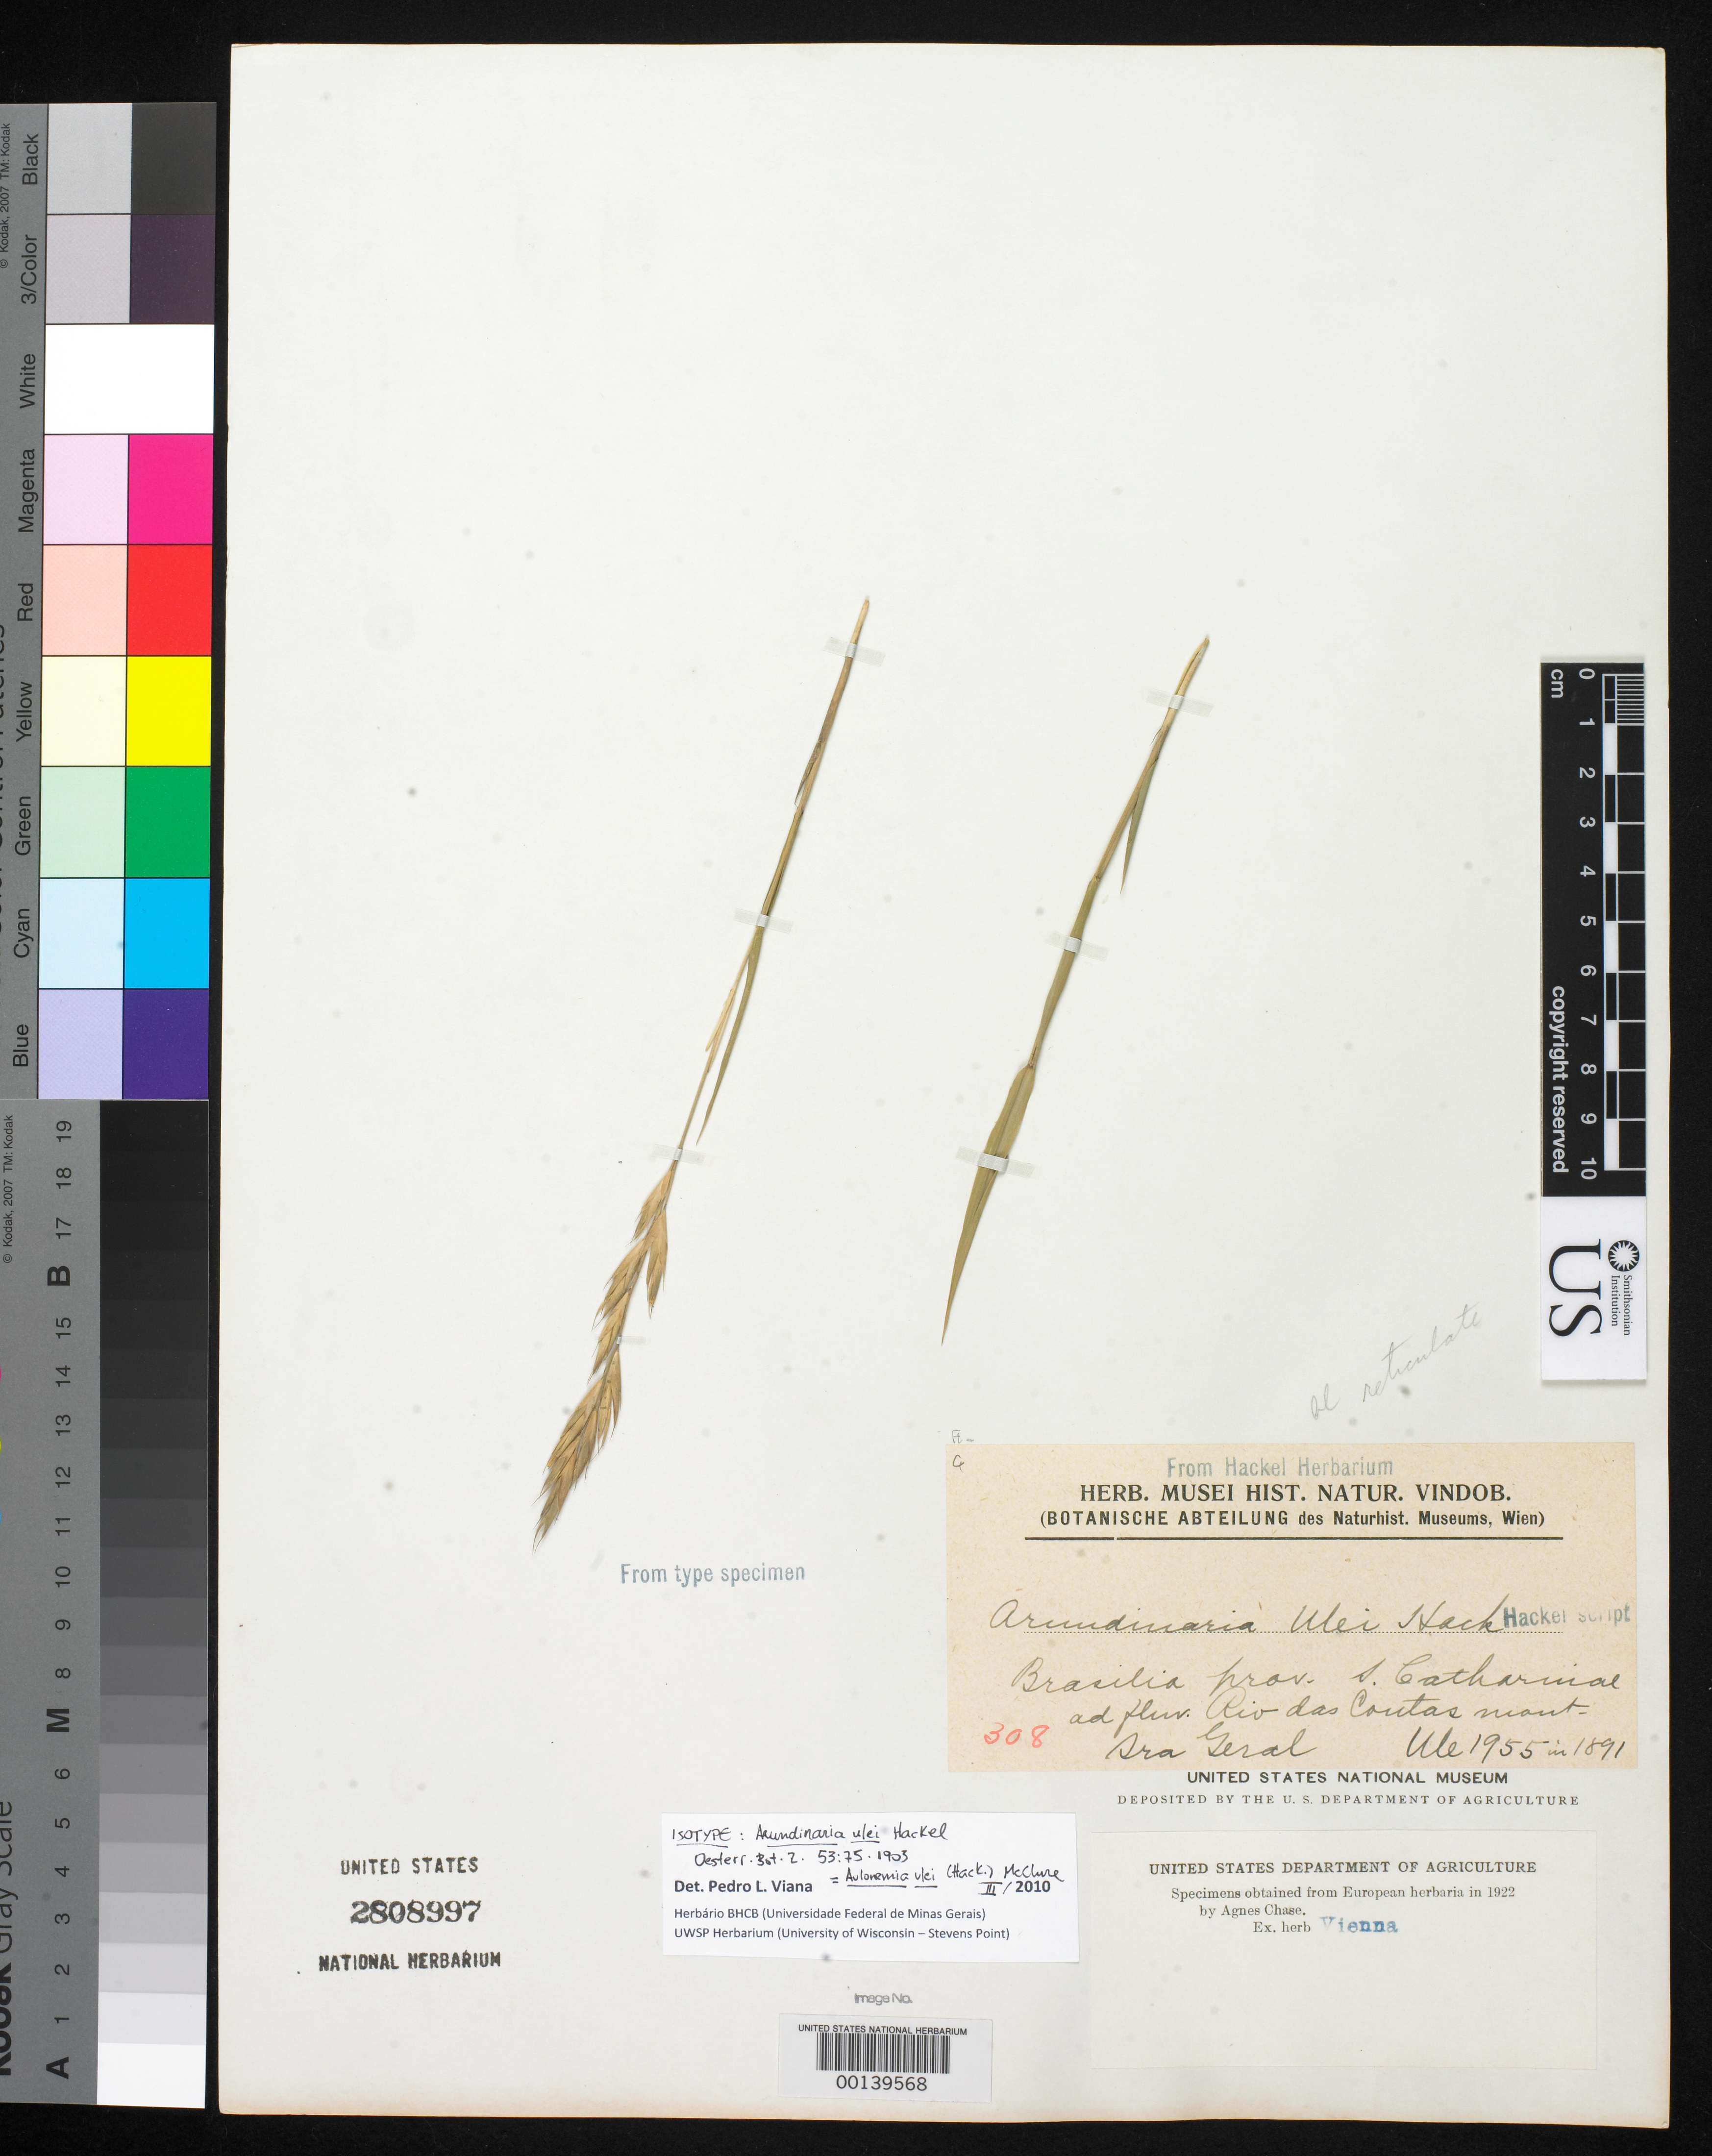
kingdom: Plantae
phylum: Tracheophyta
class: Liliopsida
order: Poales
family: Poaceae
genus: Arundinaria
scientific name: Arundinaria ulei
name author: Hack.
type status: Isotype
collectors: E. H. Ule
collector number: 1955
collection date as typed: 1891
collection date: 1891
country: Brazil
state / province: Santa Catarina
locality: Rio das Contas.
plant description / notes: Fragmentary material of type specimen ex herb. Vienna.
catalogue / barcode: US 2808997